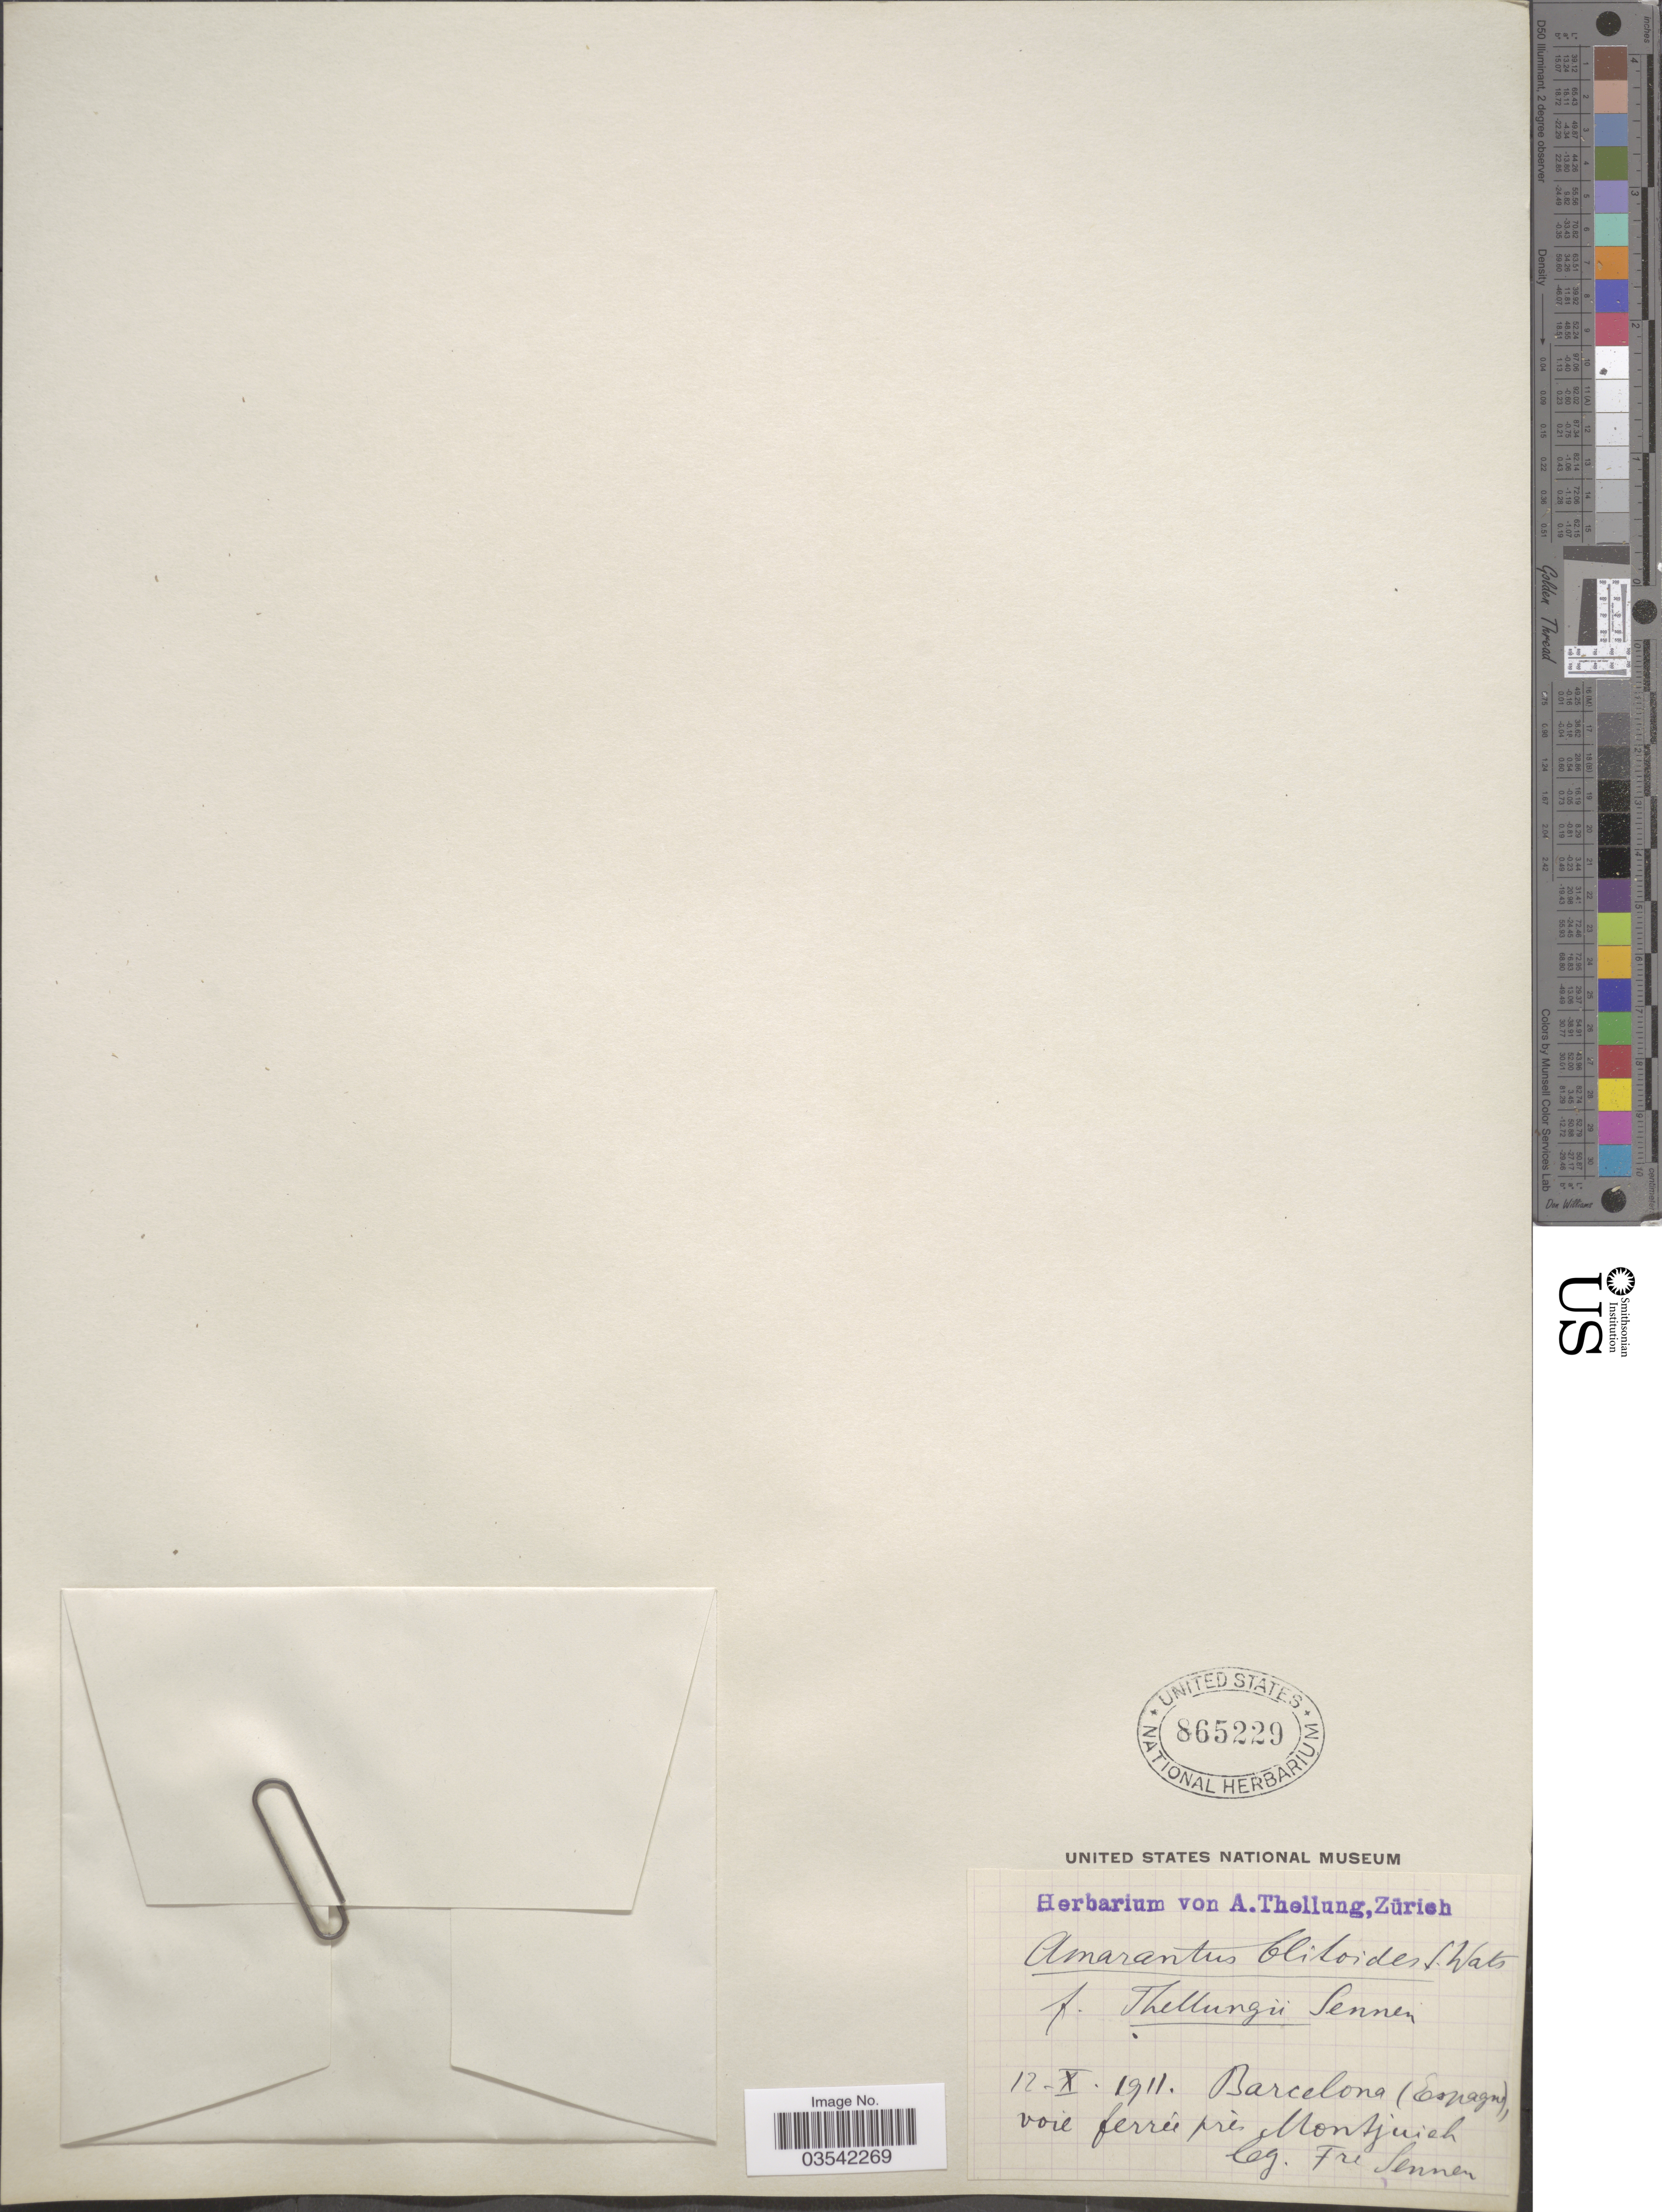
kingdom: Plantae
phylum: Tracheophyta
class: Magnoliopsida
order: Caryophyllales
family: Amaranthaceae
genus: Amaranthus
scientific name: Amaranthus blitoides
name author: S. Watson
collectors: E. Sennen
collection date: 1911-10-12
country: Spain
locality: Barcelona (Espagne), voie ferrée prè Montjuich.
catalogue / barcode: US 865229